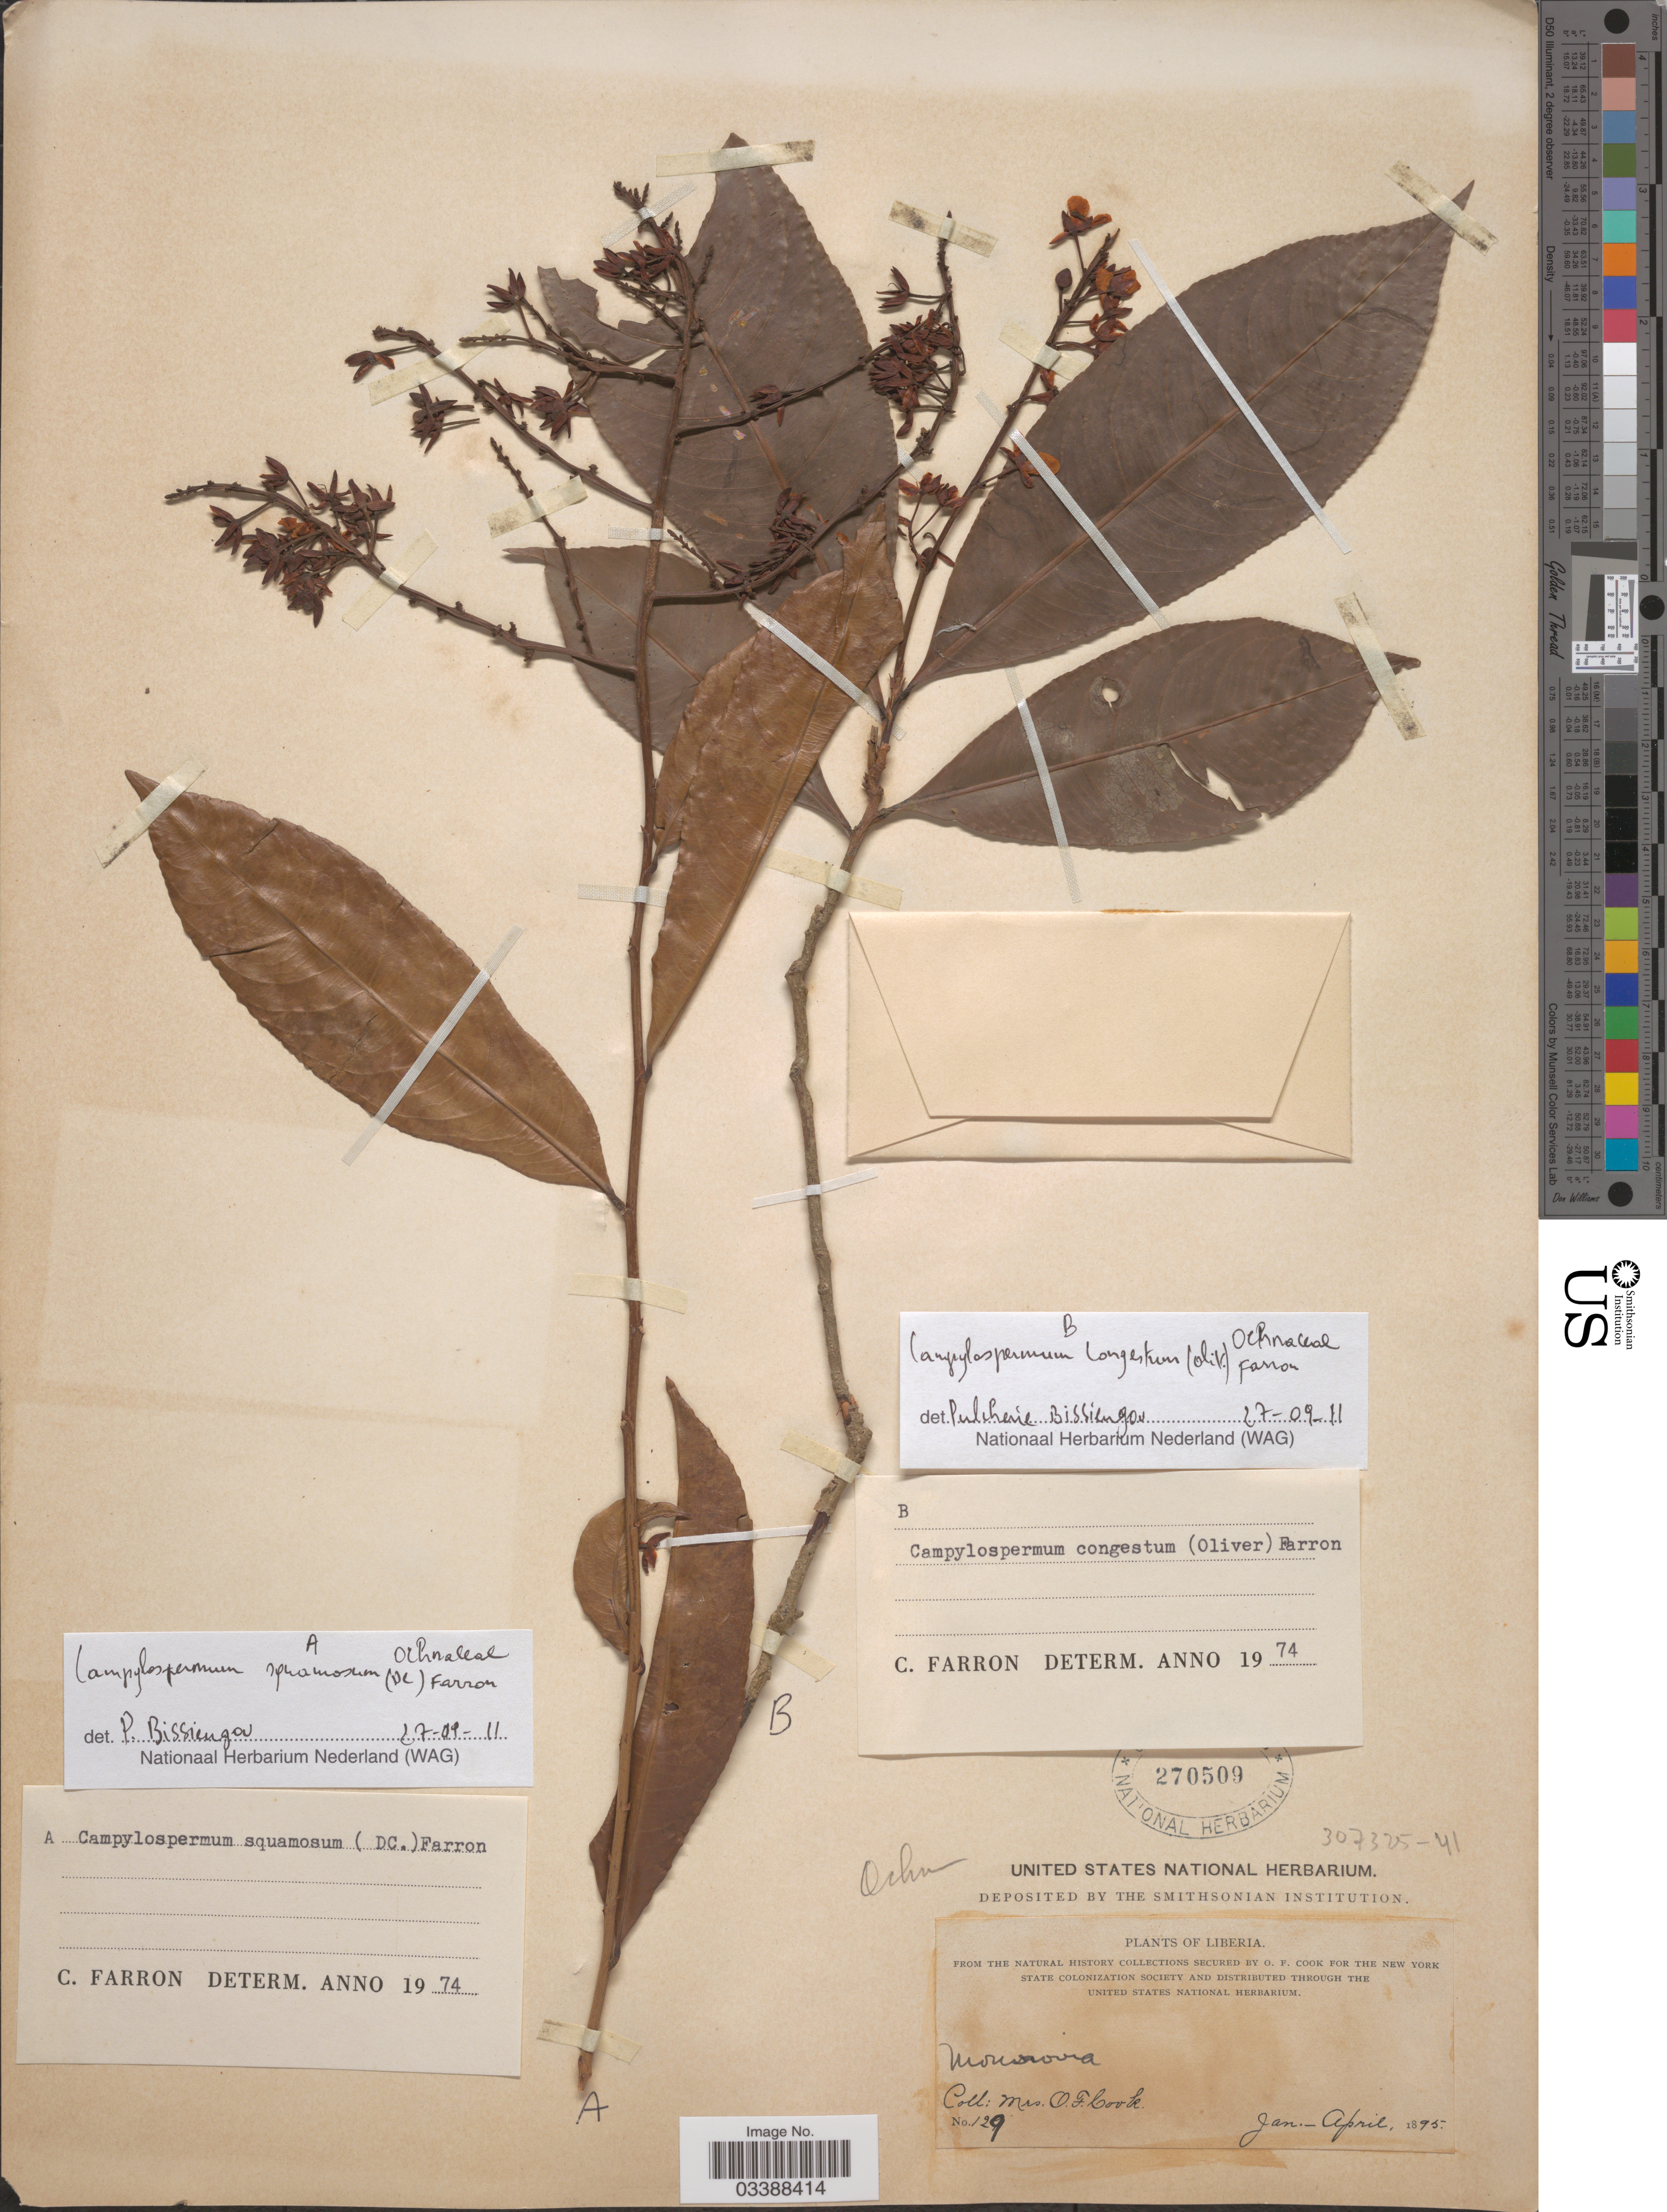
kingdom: Plantae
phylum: Tracheophyta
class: Magnoliopsida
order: Malpighiales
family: Ochnaceae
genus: Campylospermum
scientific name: Campylospermum congestum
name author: (Oliv.) Farron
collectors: O. Cook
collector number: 129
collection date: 1895-01/1895-04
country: Liberia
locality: Monrovia.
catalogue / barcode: US 270509